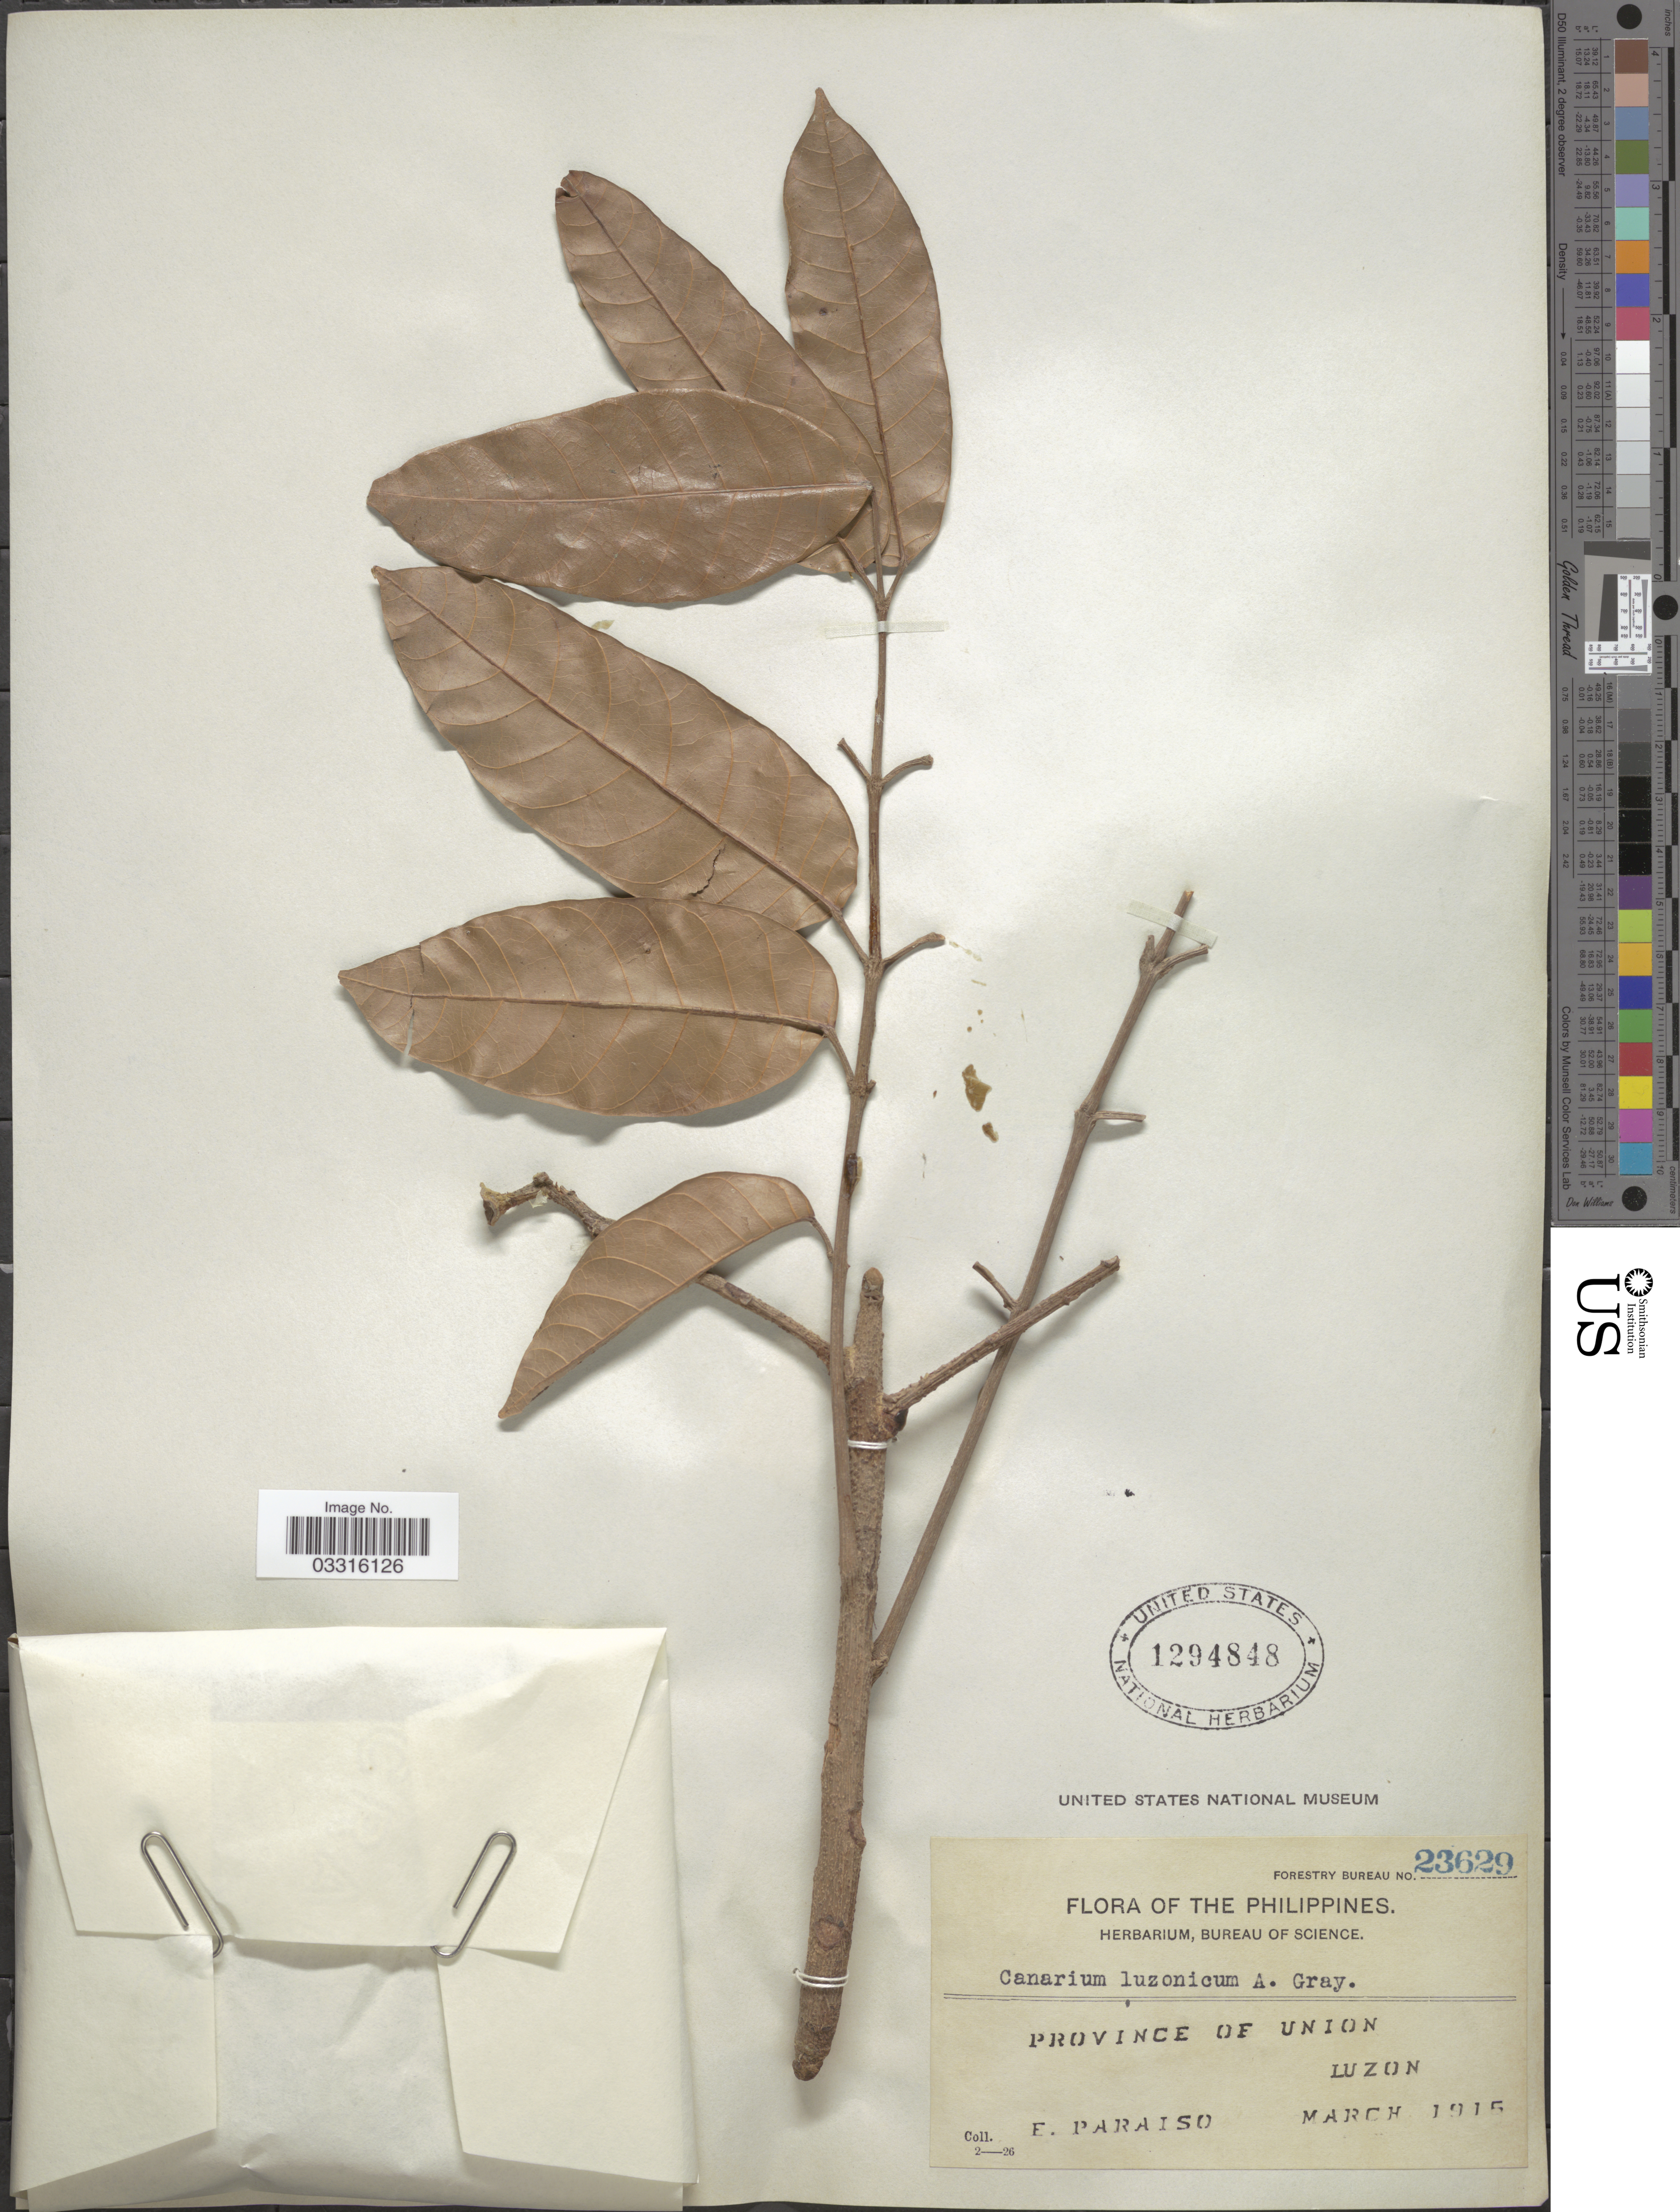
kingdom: Plantae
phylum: Tracheophyta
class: Magnoliopsida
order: Sapindales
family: Burseraceae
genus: Canarium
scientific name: Canarium luzonicum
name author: (Blume) A. Gray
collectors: E. Paraiso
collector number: Forestry Bureau 23629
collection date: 1915-03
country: Philippines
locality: Province of Union, Luzon.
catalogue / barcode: US 1294848